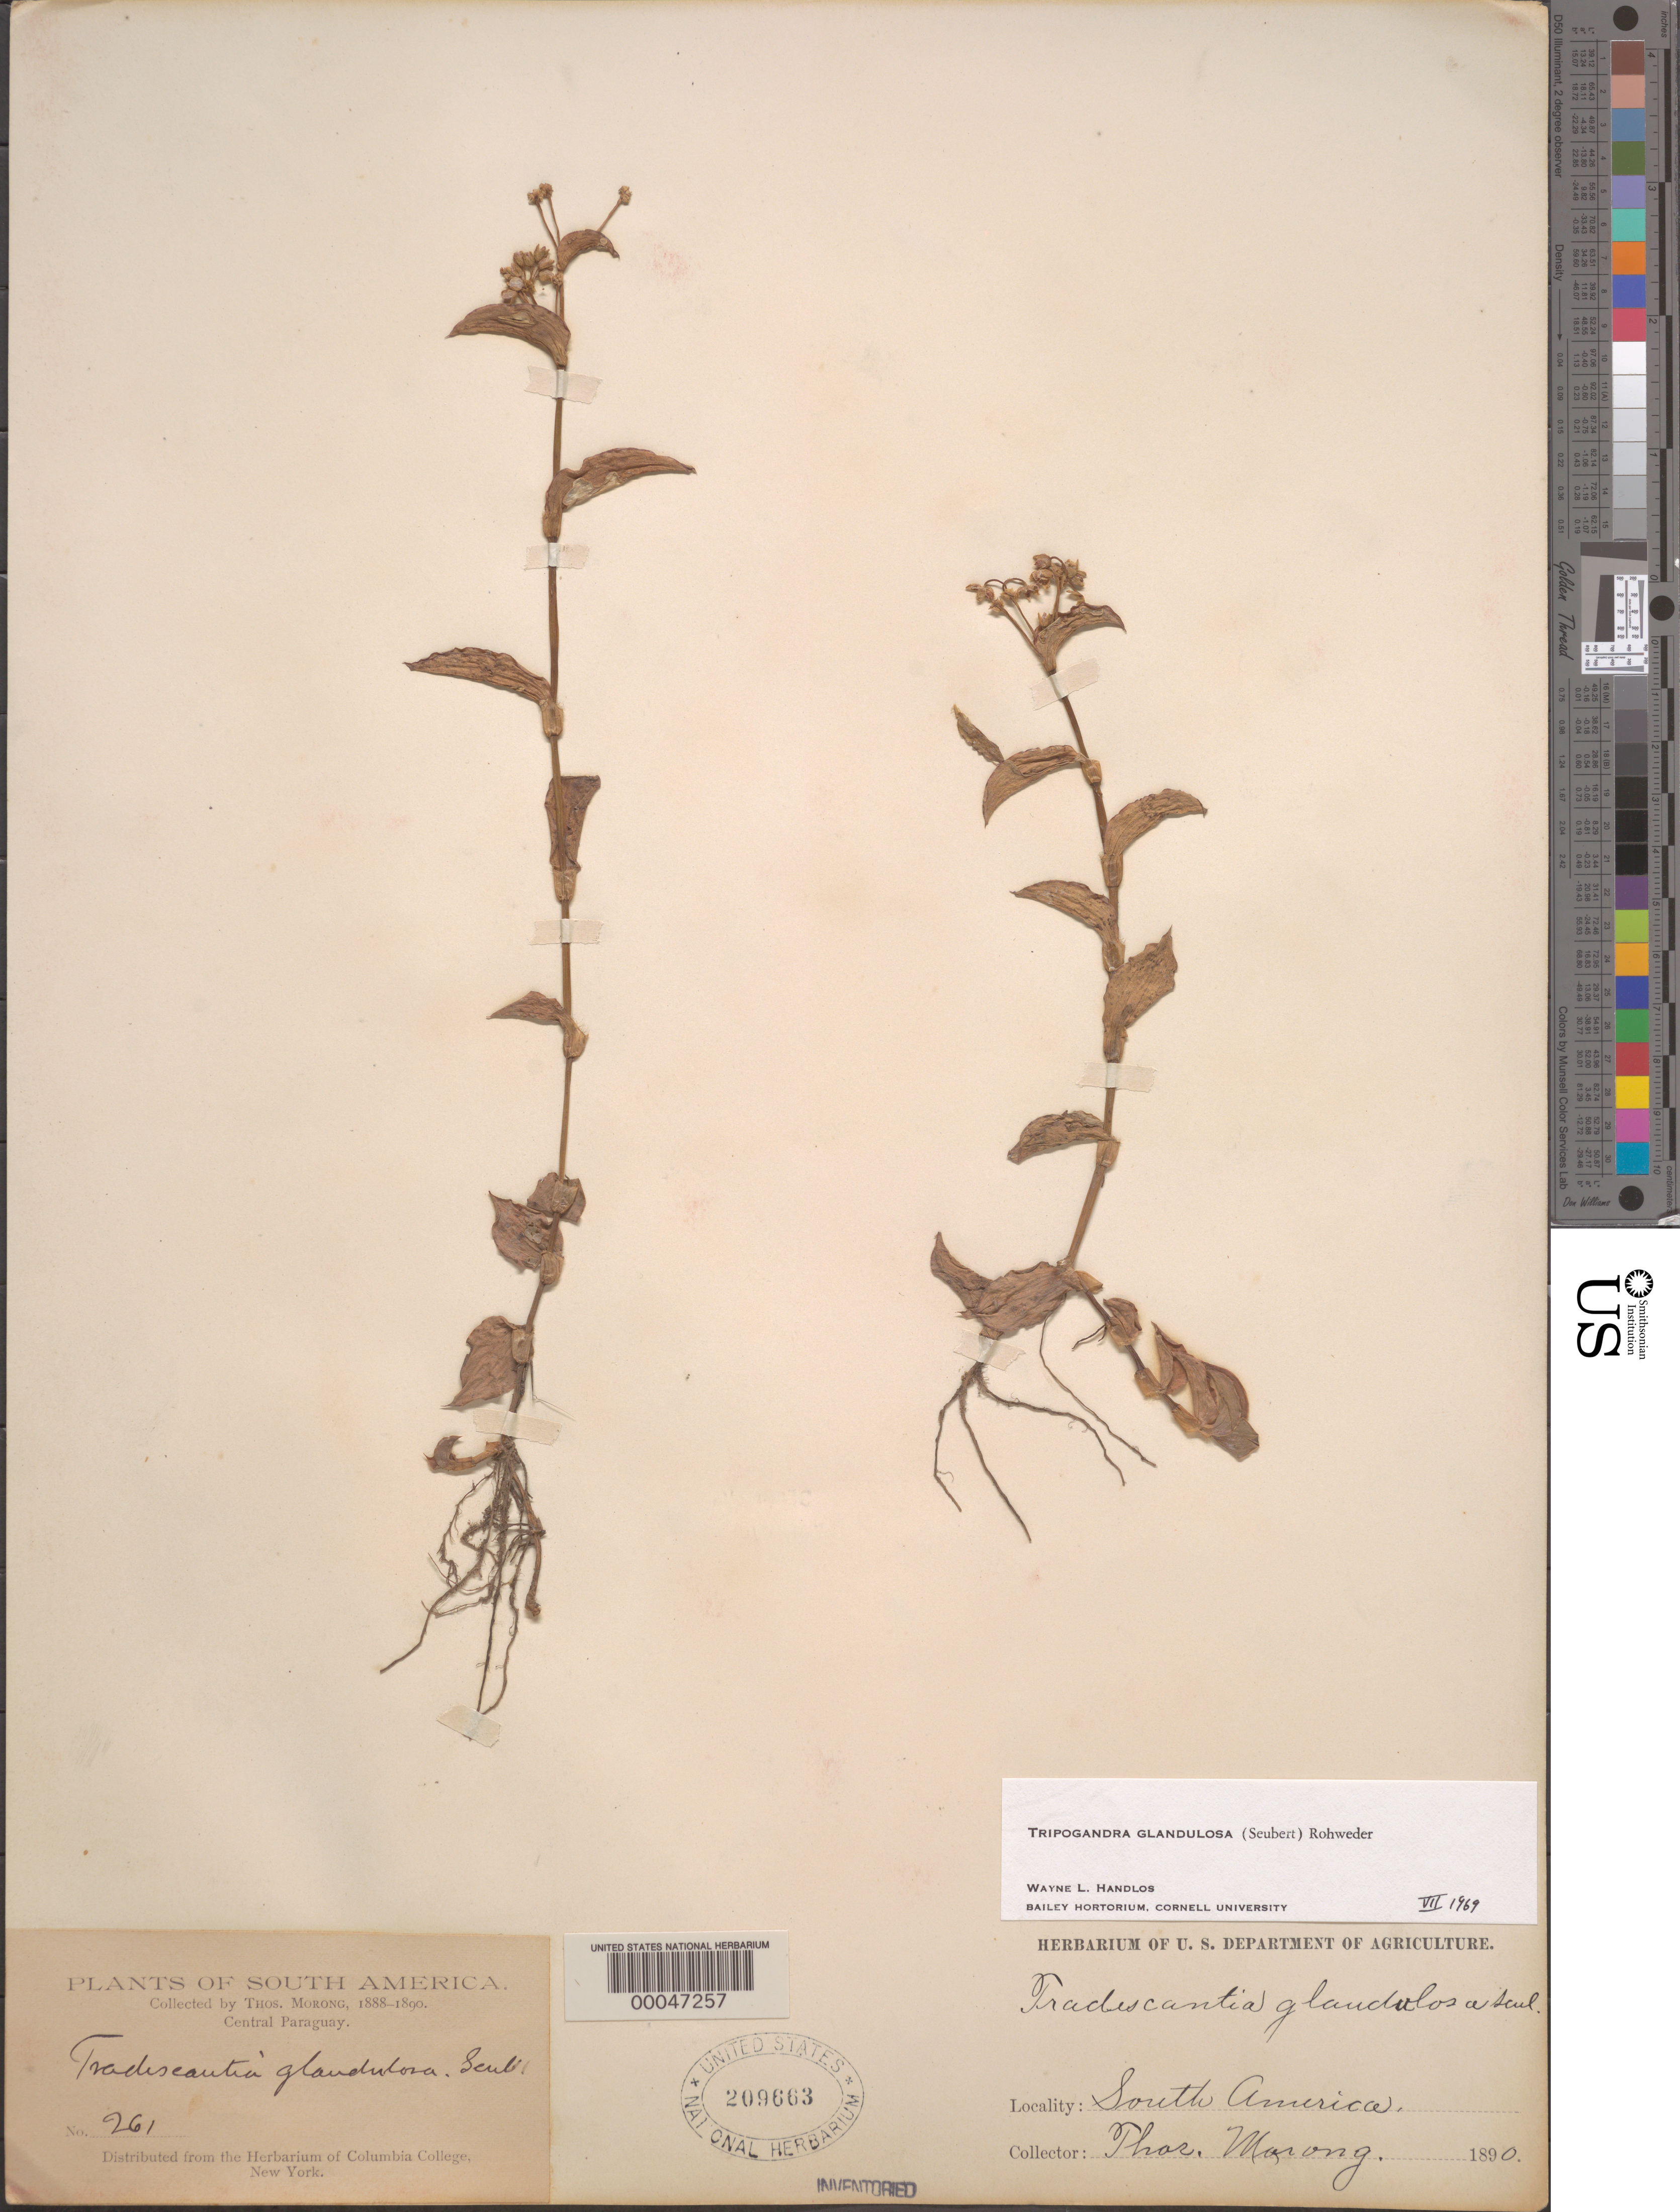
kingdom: Plantae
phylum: Tracheophyta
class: Liliopsida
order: Commelinales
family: Commelinaceae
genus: Tripogandra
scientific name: Tripogandra glandulosa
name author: (Seub.) Rohweder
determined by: Handlos, W. L.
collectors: T. Morong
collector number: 261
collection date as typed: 1888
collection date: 1888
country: Paraguay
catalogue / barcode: US 209663